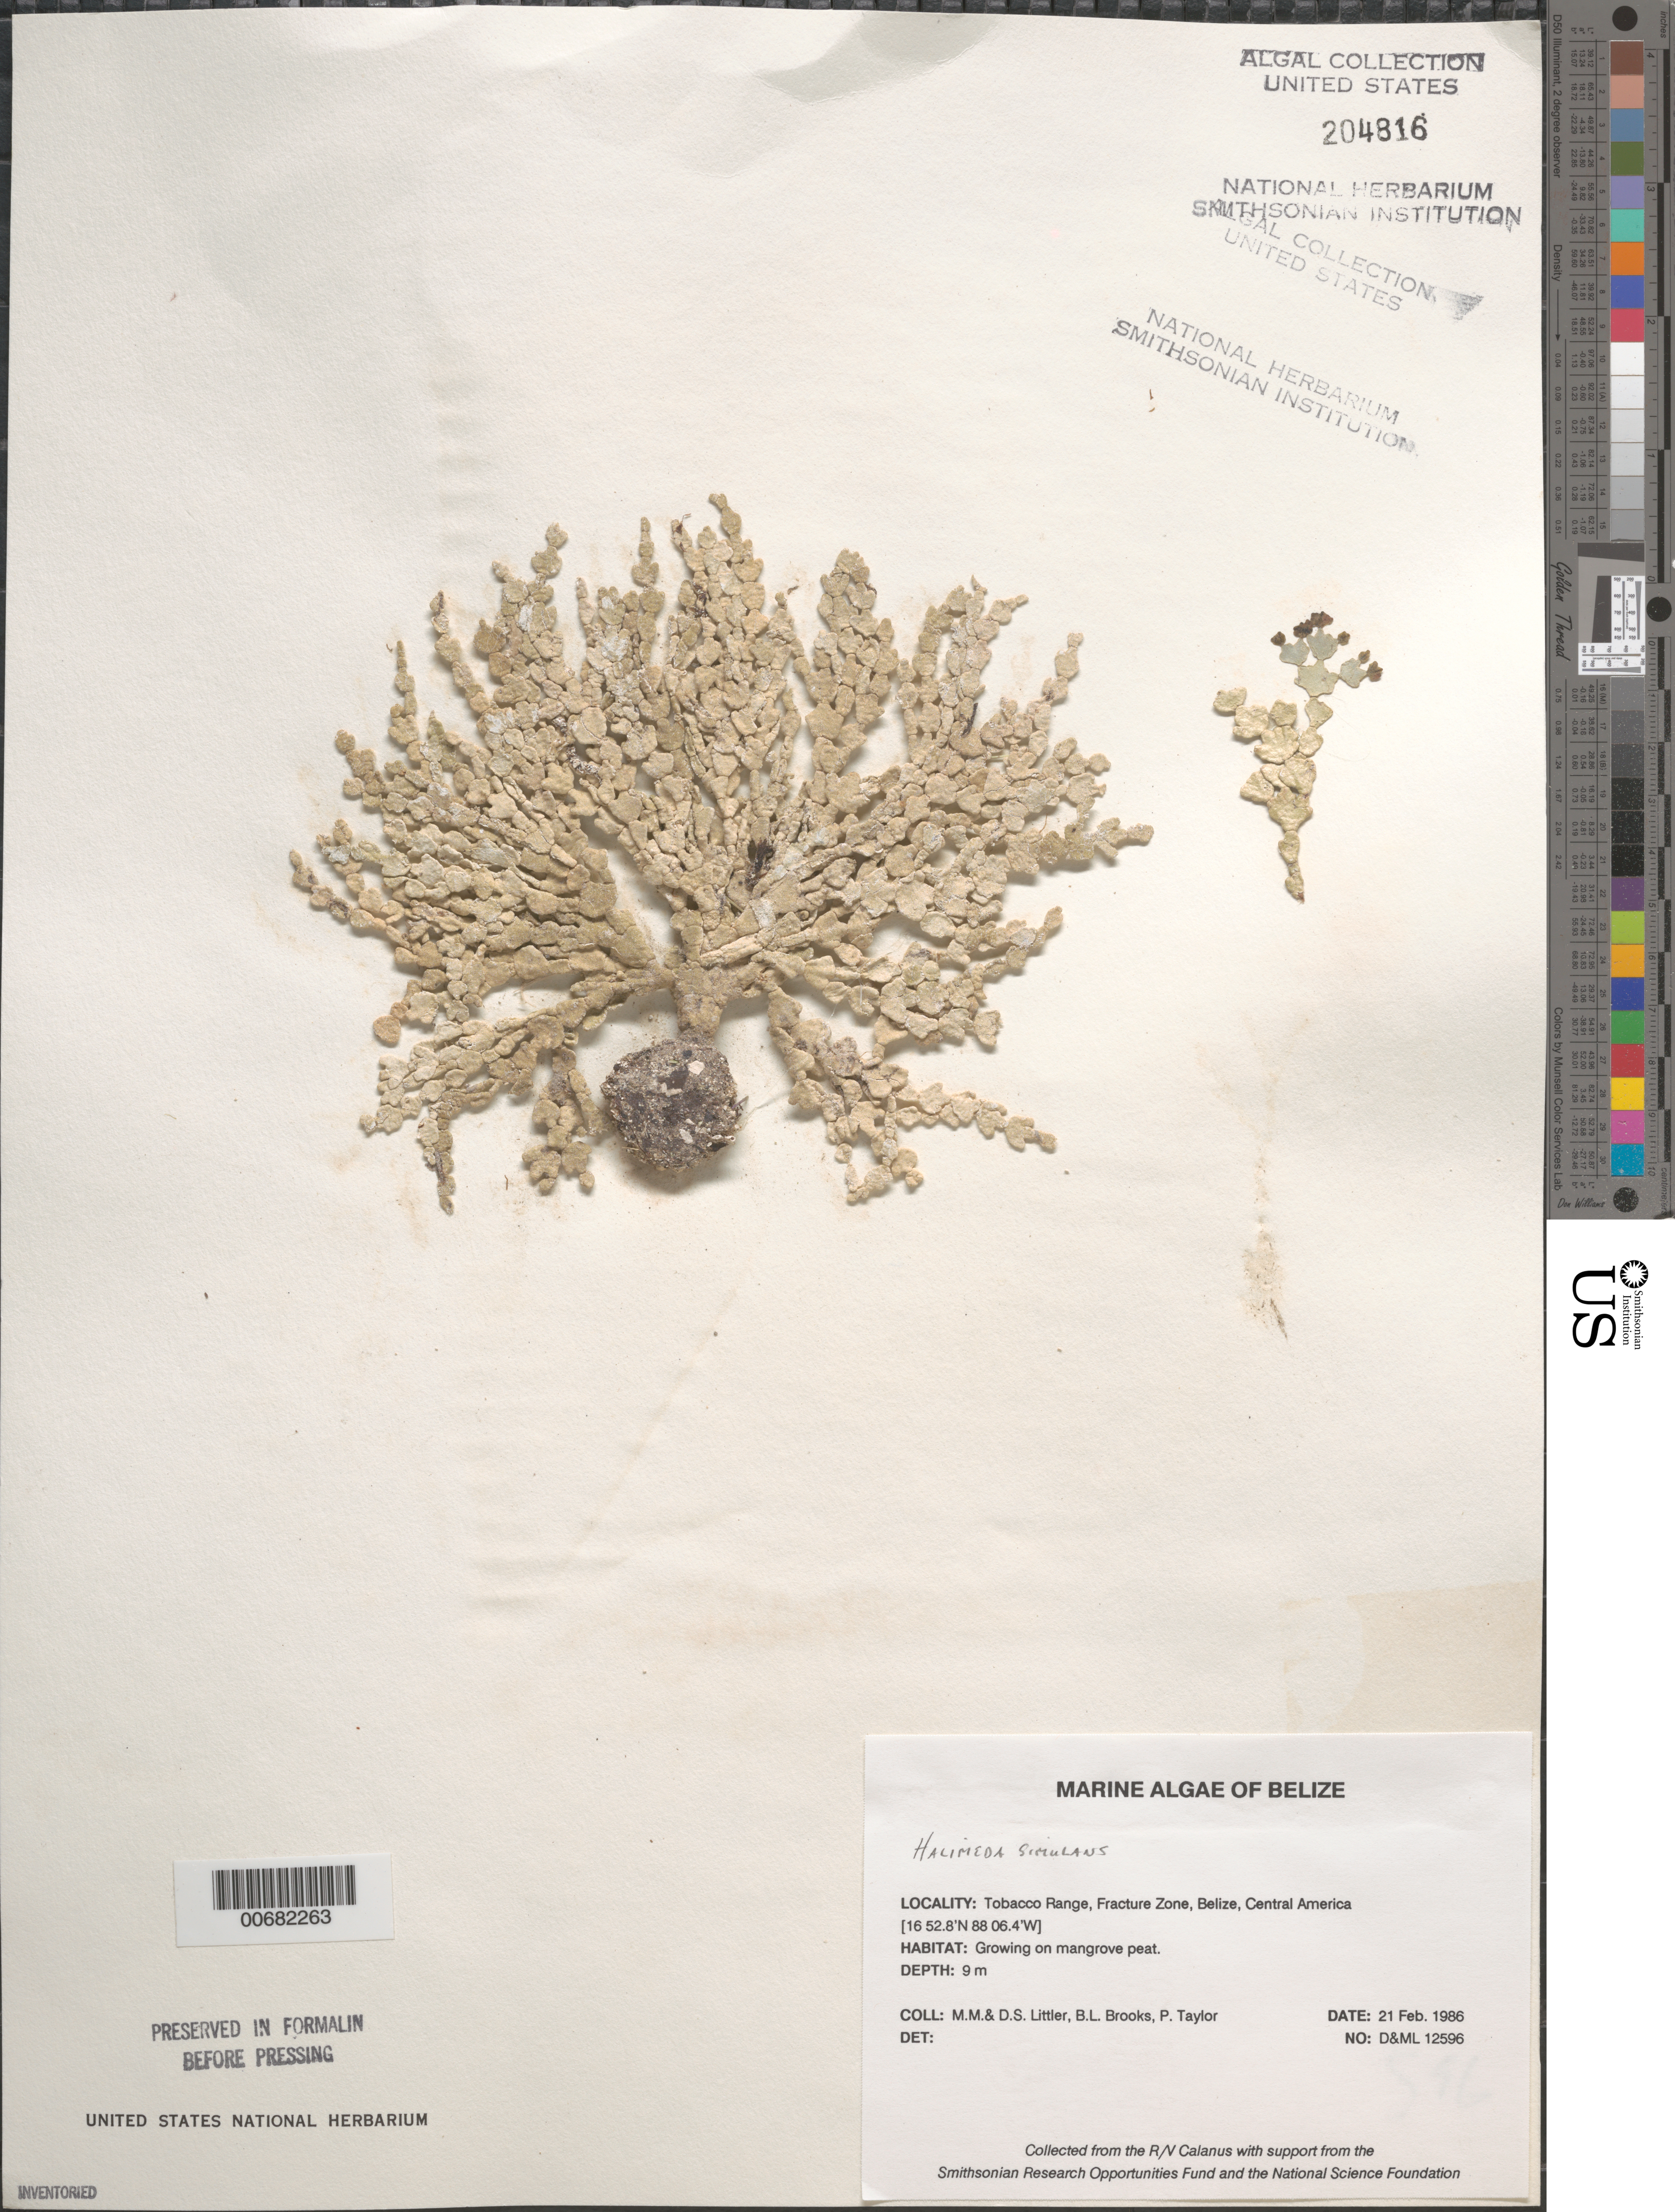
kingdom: Plantae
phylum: Chlorophyta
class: Ulvophyceae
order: Bryopsidales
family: Halimedaceae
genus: Halimeda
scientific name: Halimeda simulans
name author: M. Howe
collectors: M. M. Littler, D. S. Littler & B. Brooks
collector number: D&ML 12596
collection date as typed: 23 Feb 1986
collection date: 1986-02-23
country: Belize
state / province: Stann Creek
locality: Tobacco Range, Fracture Zone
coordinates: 16 52.8' N, 88 06.4' W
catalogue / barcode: US 204816